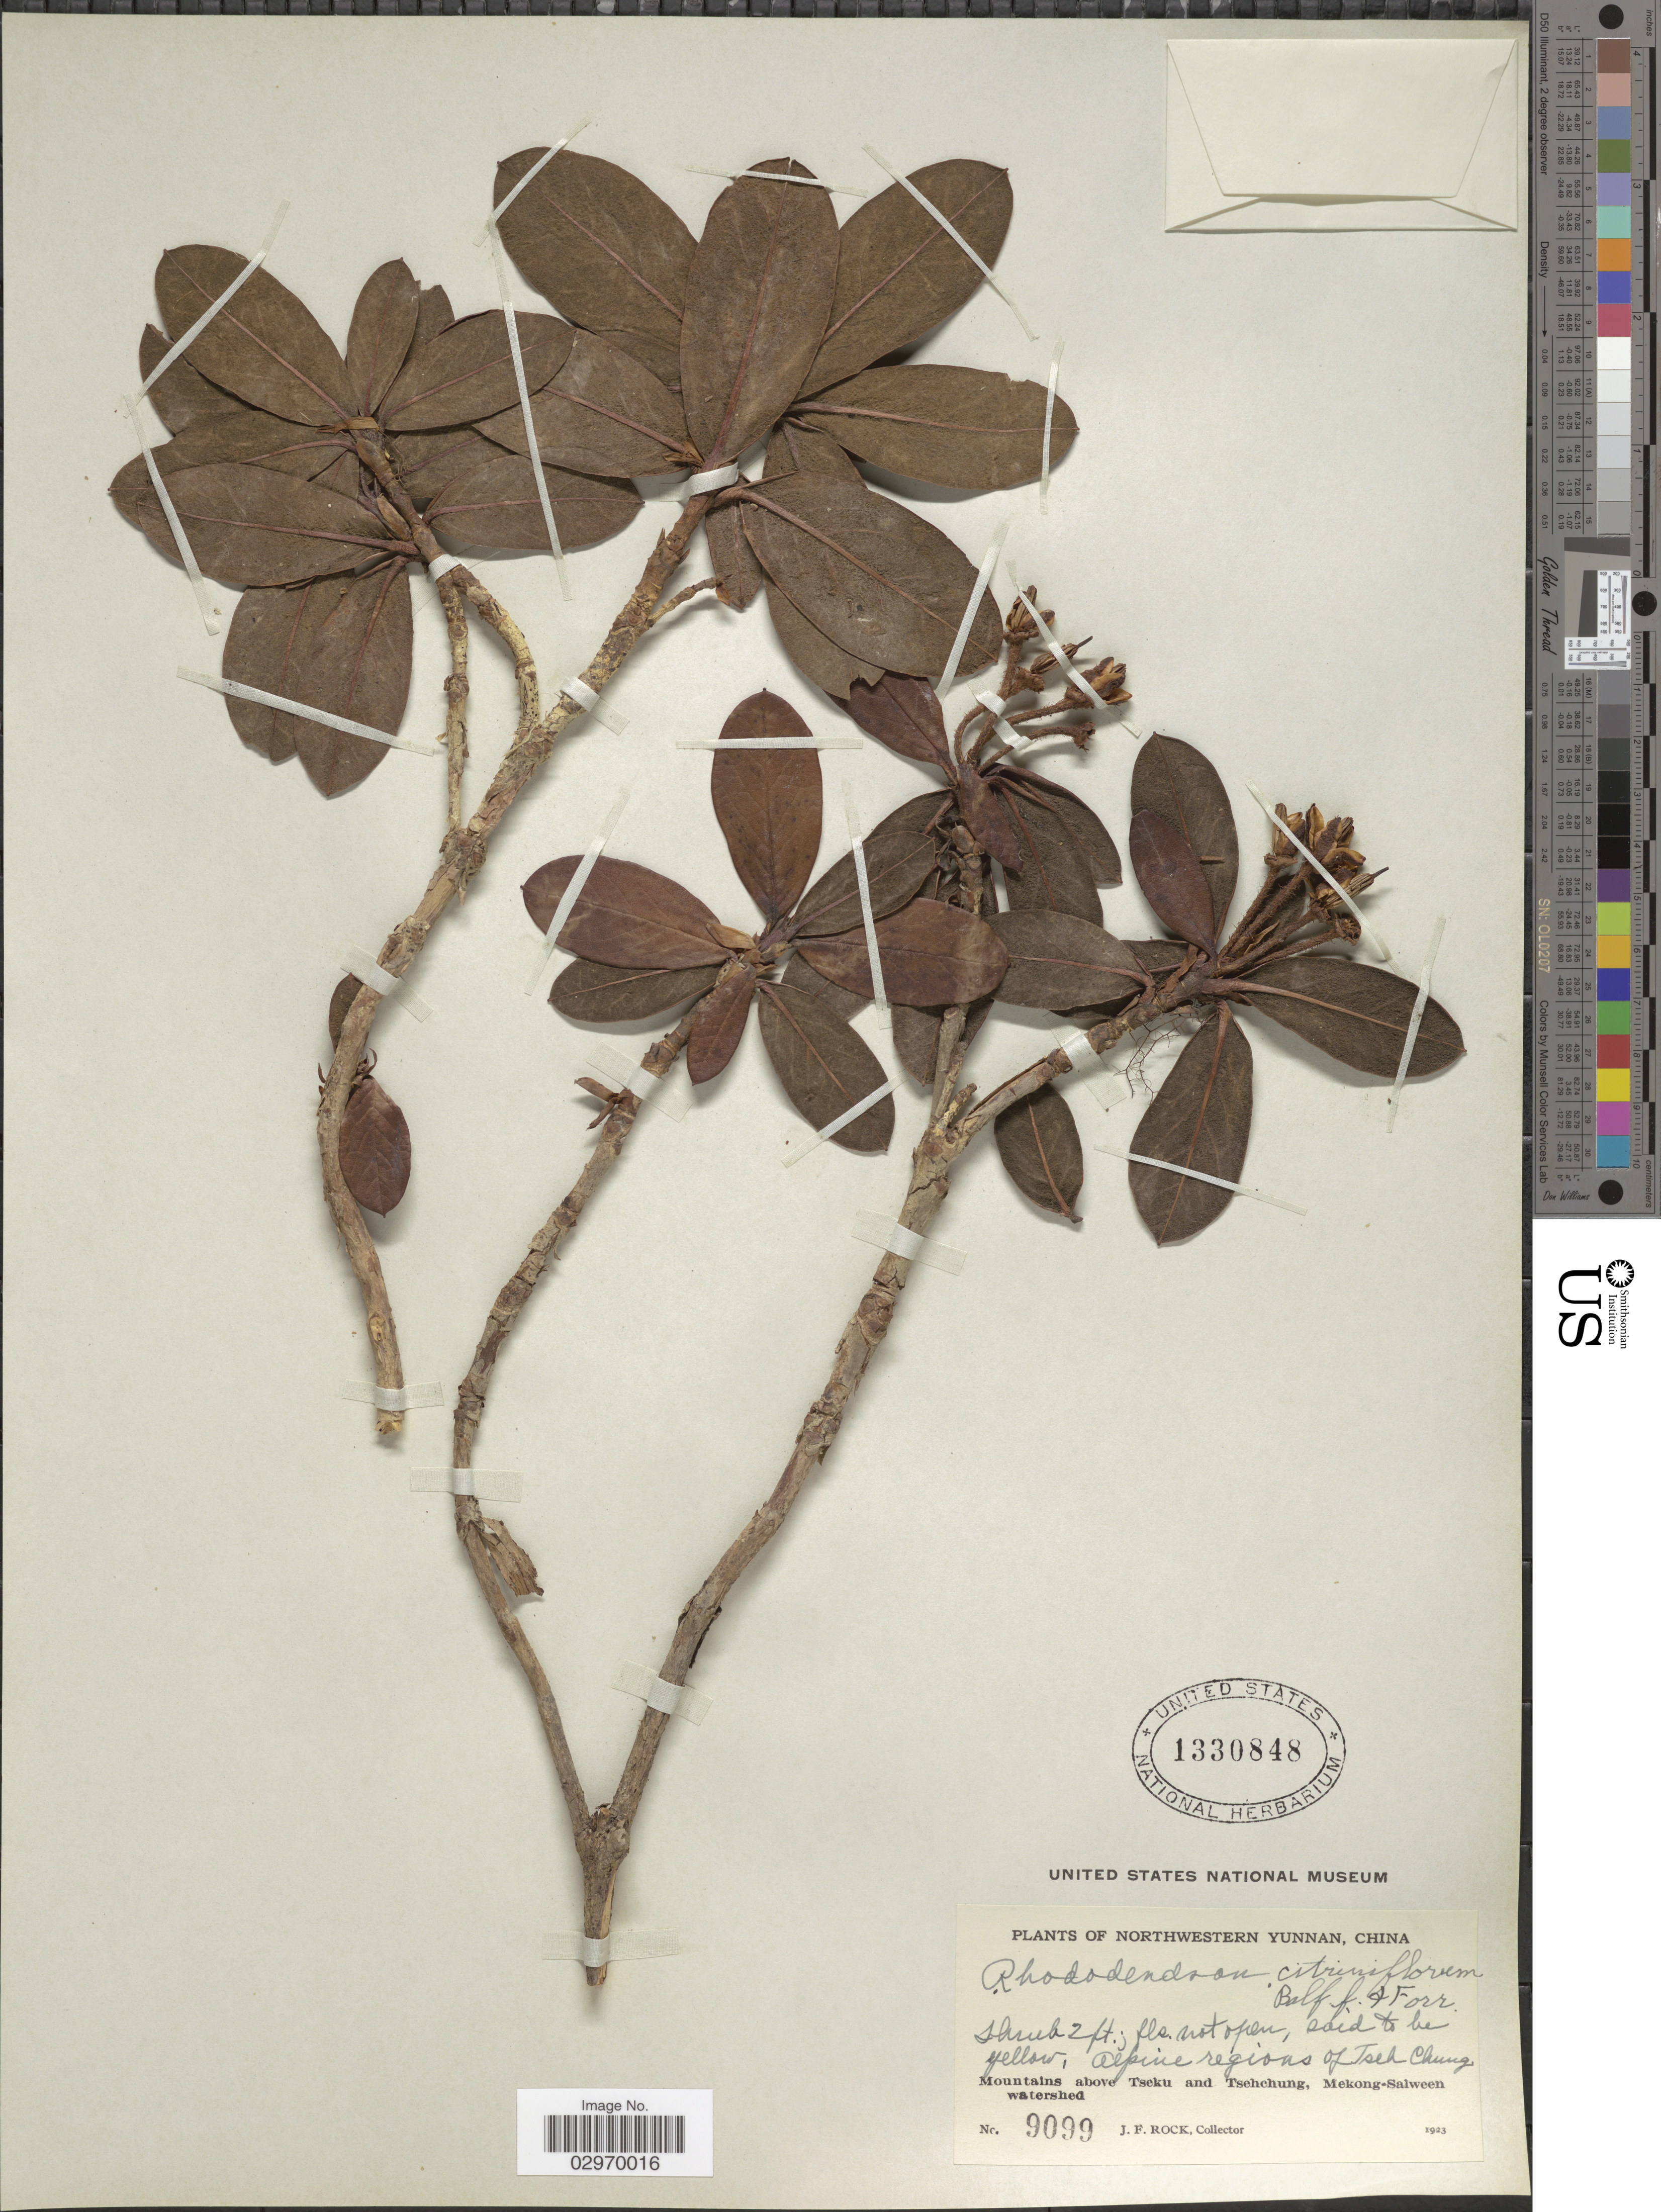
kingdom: Plantae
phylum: Tracheophyta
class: Magnoliopsida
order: Ericales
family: Ericaceae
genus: Rhododendron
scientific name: Rhododendron citriniflorum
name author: Balf. f. & Forrest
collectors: J. Rock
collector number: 9099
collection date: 1923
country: China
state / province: Yunnan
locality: Northwestern Yunnan, Alpine regions of Tseh Chung, Mountains above Tseku and Tsehchung, Mekong-Salween watershed.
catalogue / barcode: US 1330848